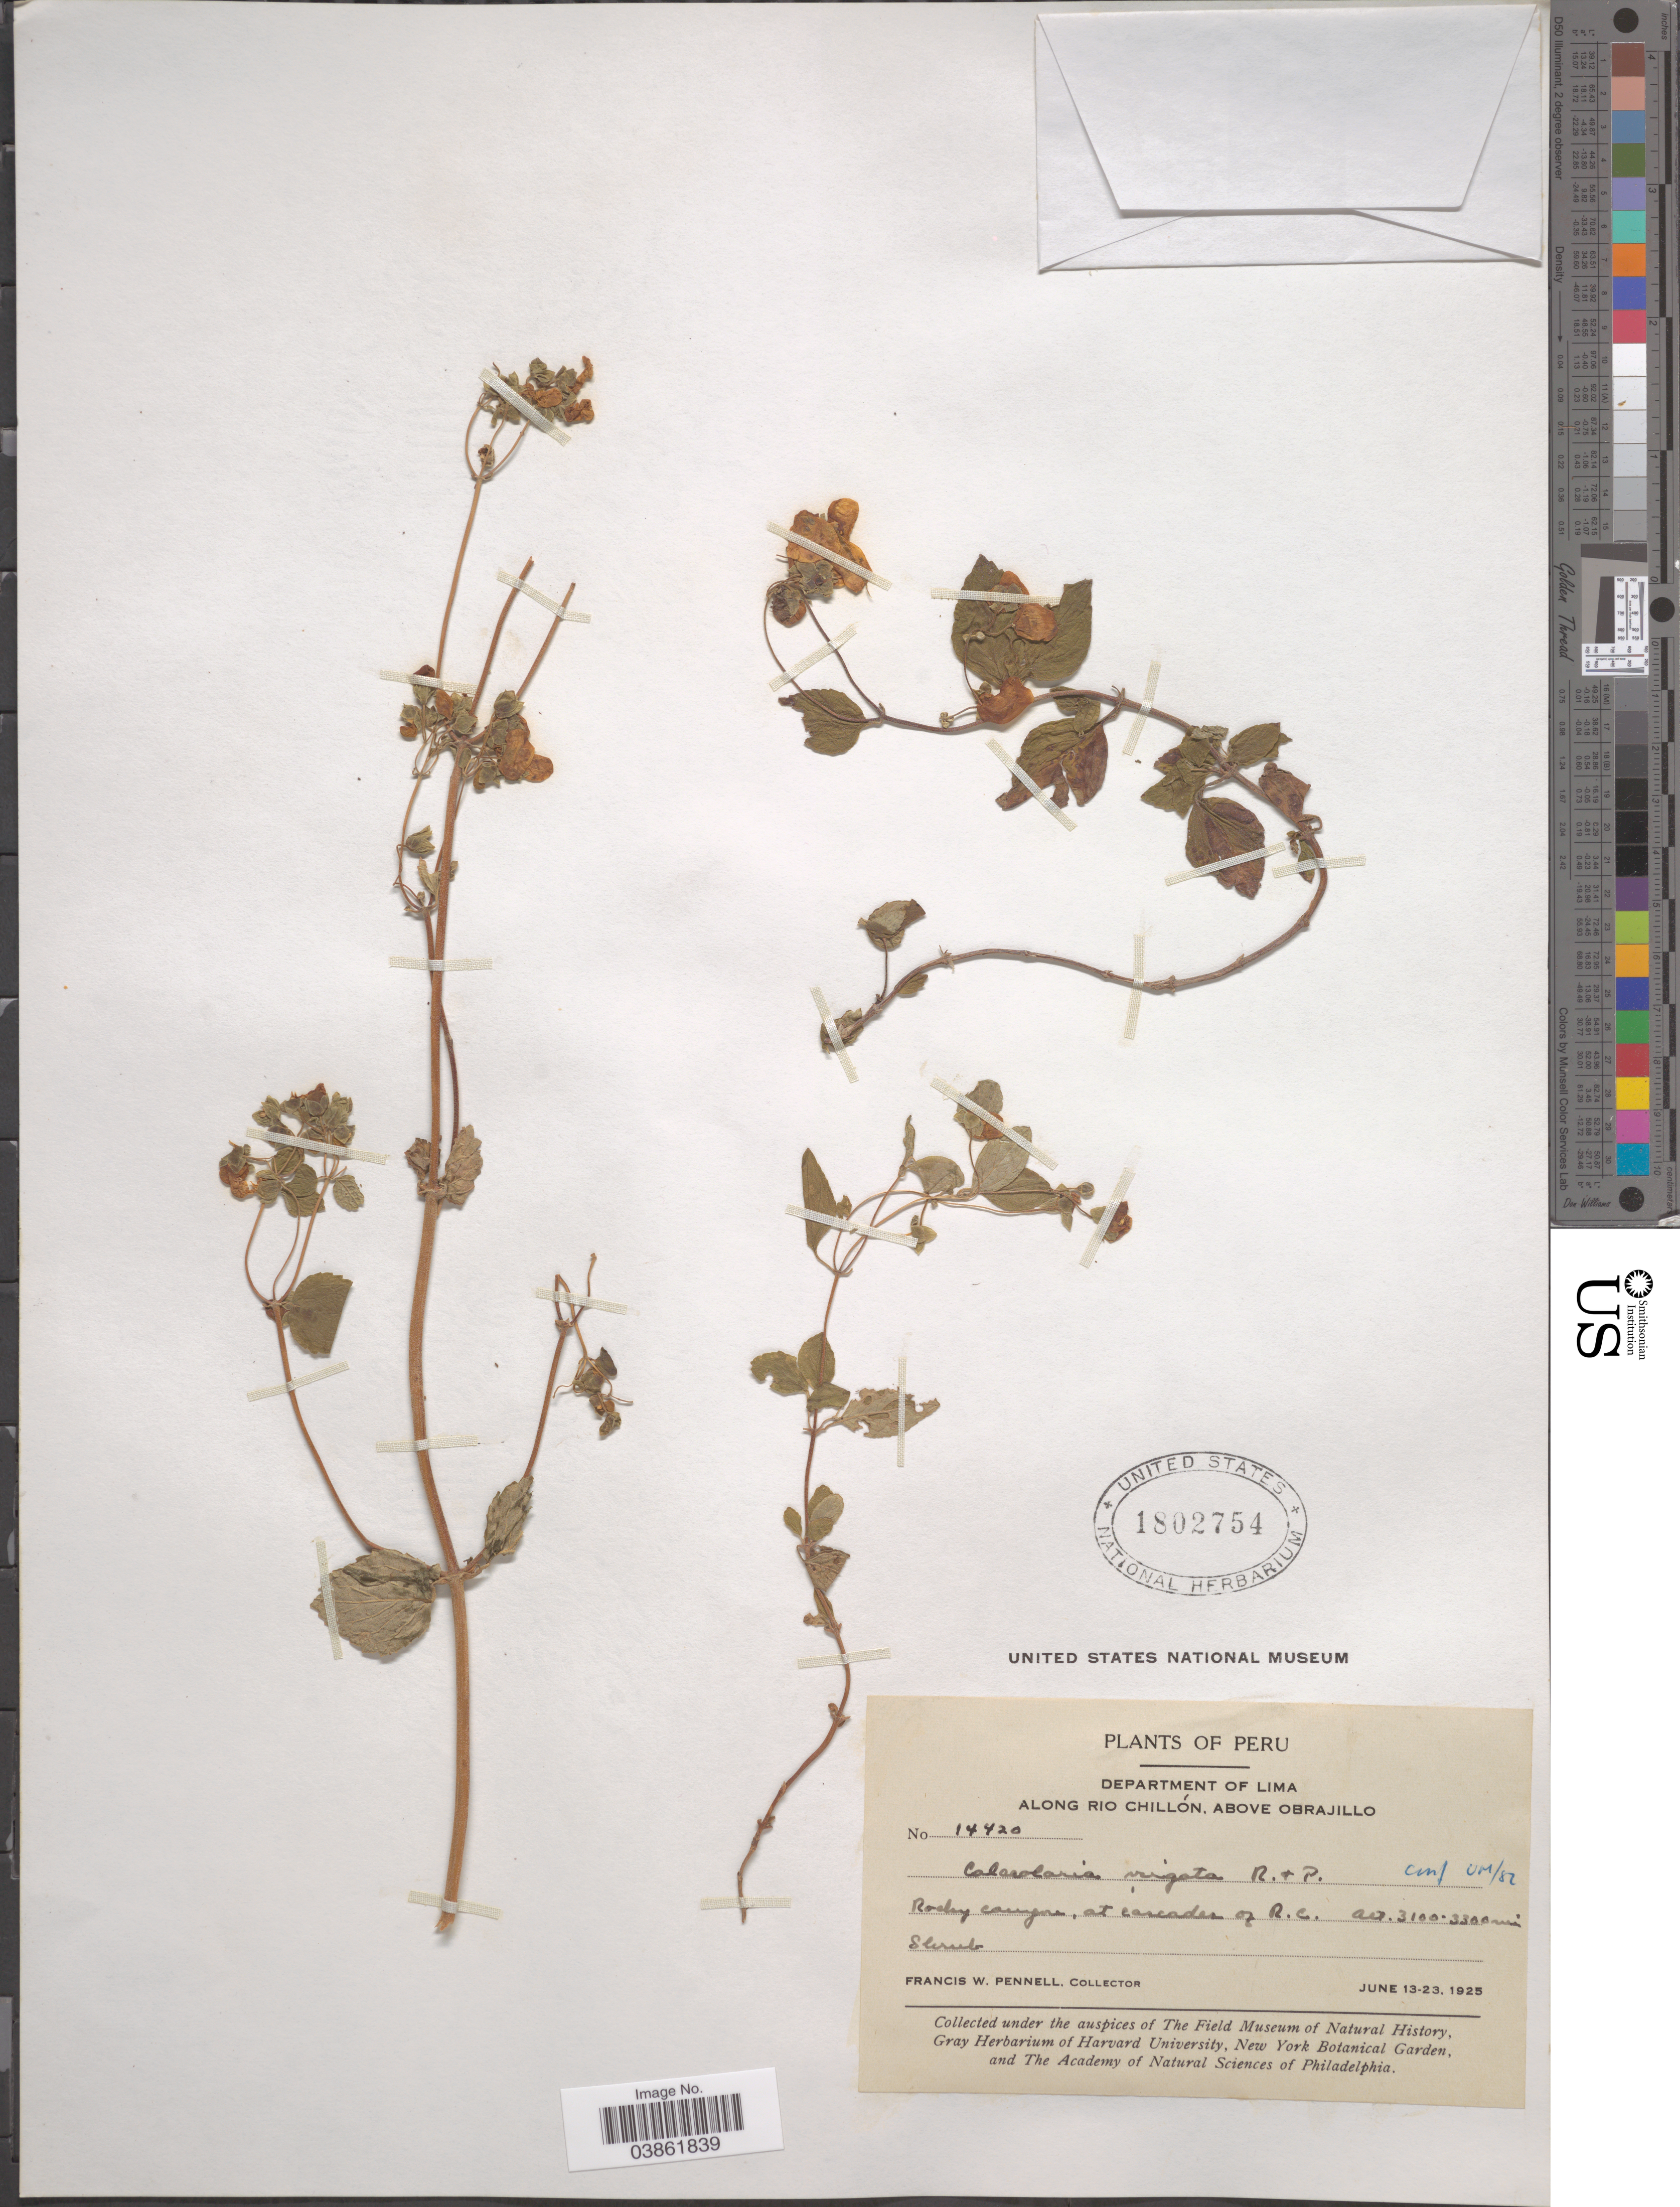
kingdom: Plantae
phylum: Tracheophyta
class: Magnoliopsida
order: Lamiales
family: Calceolariaceae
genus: Calceolaria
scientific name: Calceolaria virgata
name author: Ruiz & Pav.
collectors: F. W. Pennell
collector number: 14420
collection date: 1925-06-13/1925-06-23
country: Peru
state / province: Lima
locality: Department of Lima. Along Rio Chillón, above Obrajillo. At cascades of R.C.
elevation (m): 3100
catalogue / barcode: US 1802754